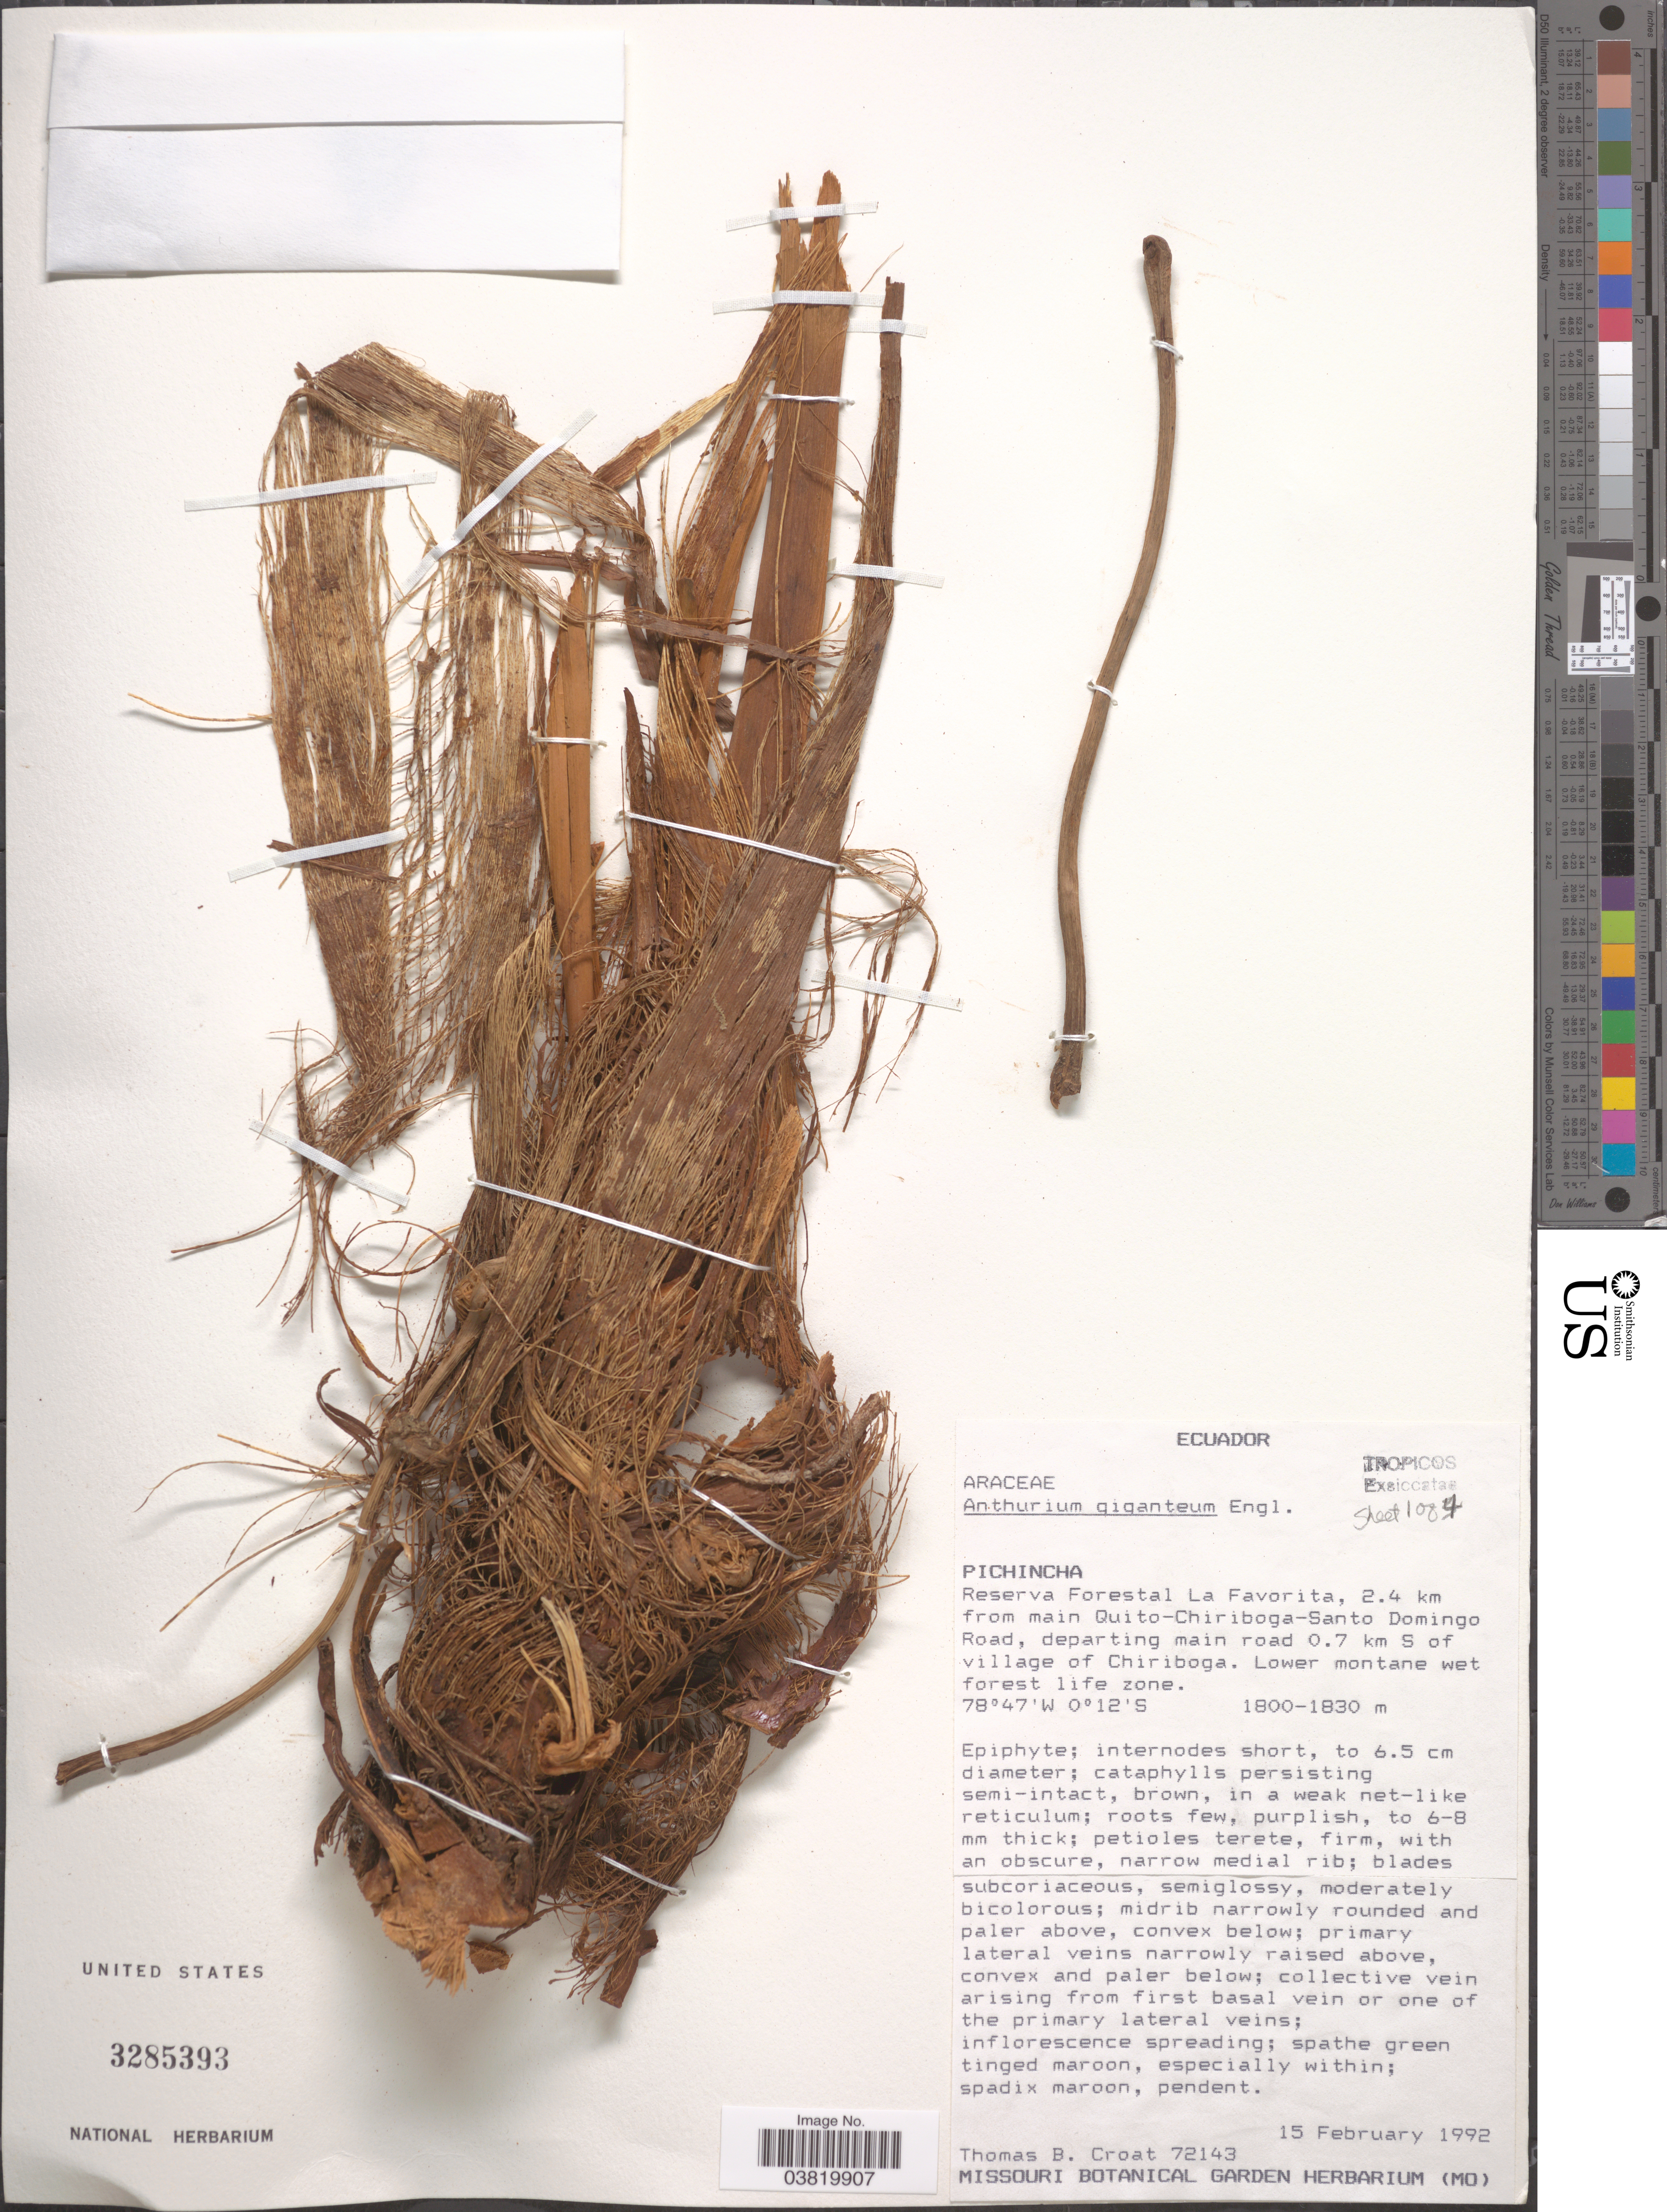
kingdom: Plantae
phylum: Tracheophyta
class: Liliopsida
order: Alismatales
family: Araceae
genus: Anthurium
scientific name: Anthurium giganteum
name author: Engl.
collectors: T. B. Croat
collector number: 72143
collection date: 1992-02-15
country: Ecuador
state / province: Pichincha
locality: Reserva Forestal La Favorita, 2.4 km from main Quito-Chiriboga-Santo Domingo Road, departing main road 0.7 km S of village of Chiriboga.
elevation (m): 1800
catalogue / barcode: US 3285393